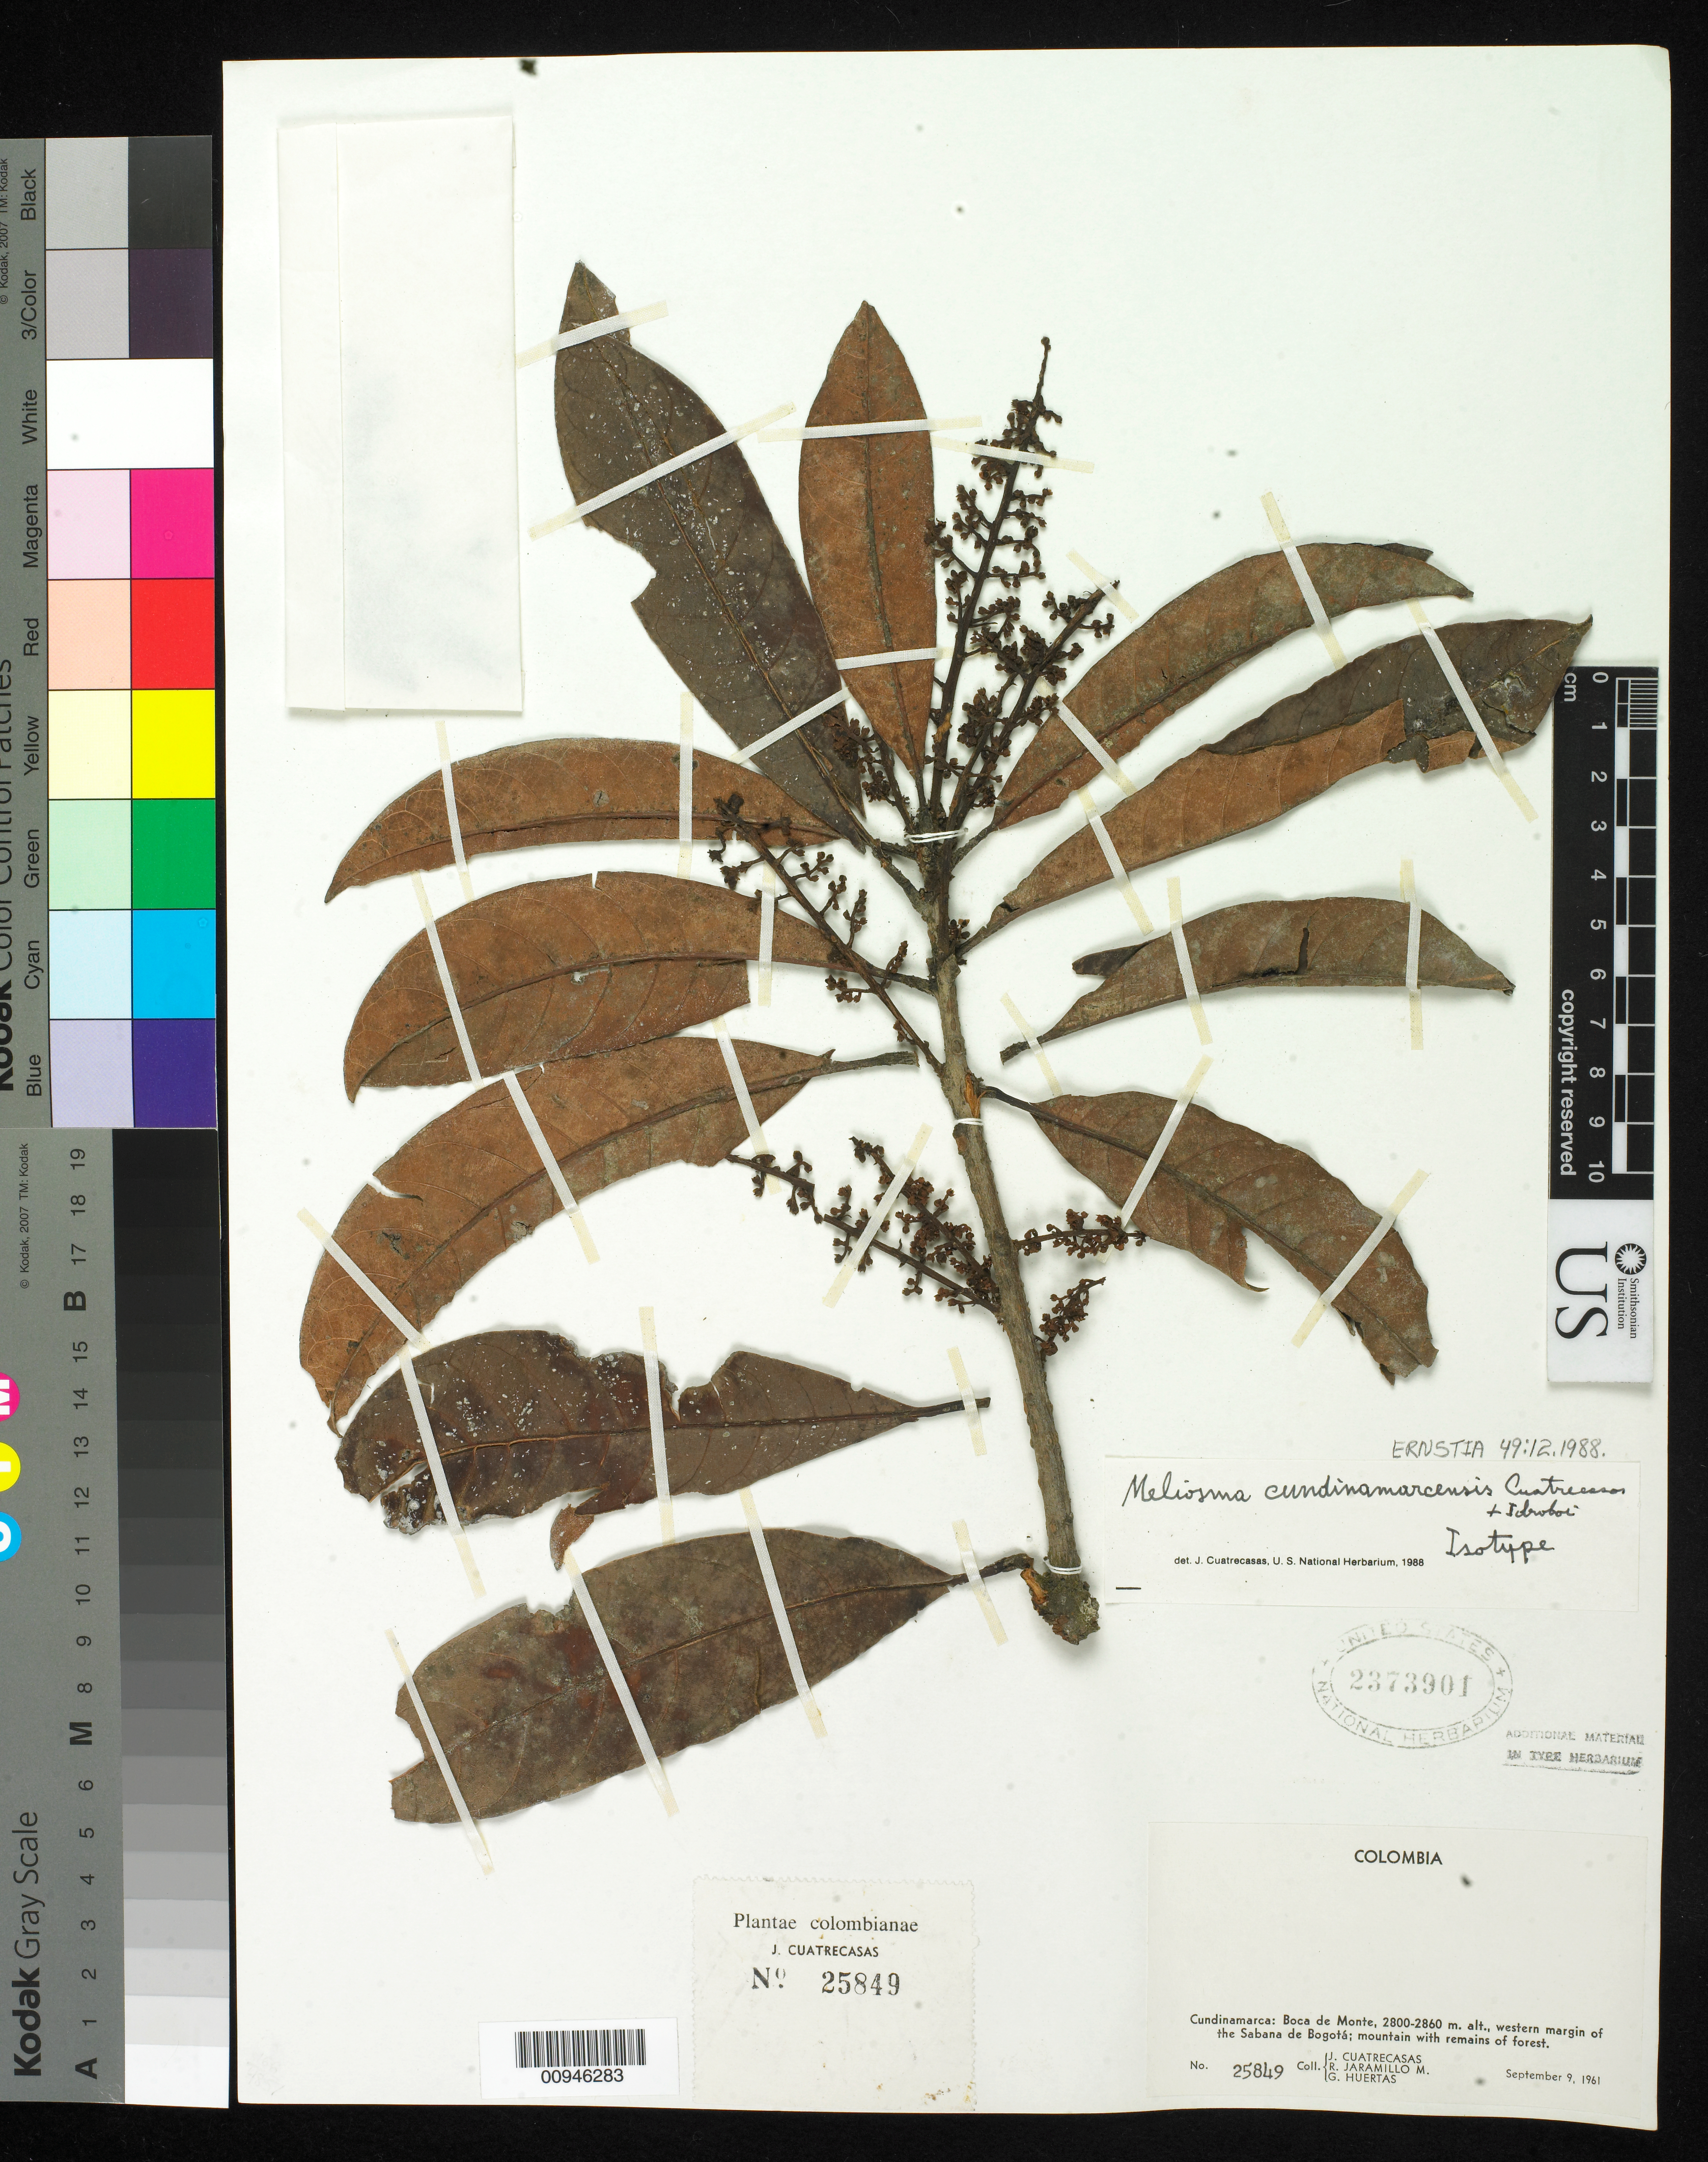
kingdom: Plantae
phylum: Tracheophyta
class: Magnoliopsida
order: Proteales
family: Sabiaceae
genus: Meliosma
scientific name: Meliosma cundinamarcensis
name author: Cuatrec. & Idrobo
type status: Isotype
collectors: J. Cuatrecasas, R. Jaramillo M. & G. Huertas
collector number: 25849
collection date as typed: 09 Sep 1961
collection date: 1961-09-09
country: Colombia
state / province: Cundinamarca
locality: Mouth of Monte, western margin of Sabana de Bogota, mountain with remains of forest.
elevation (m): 2800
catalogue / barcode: US 2373901